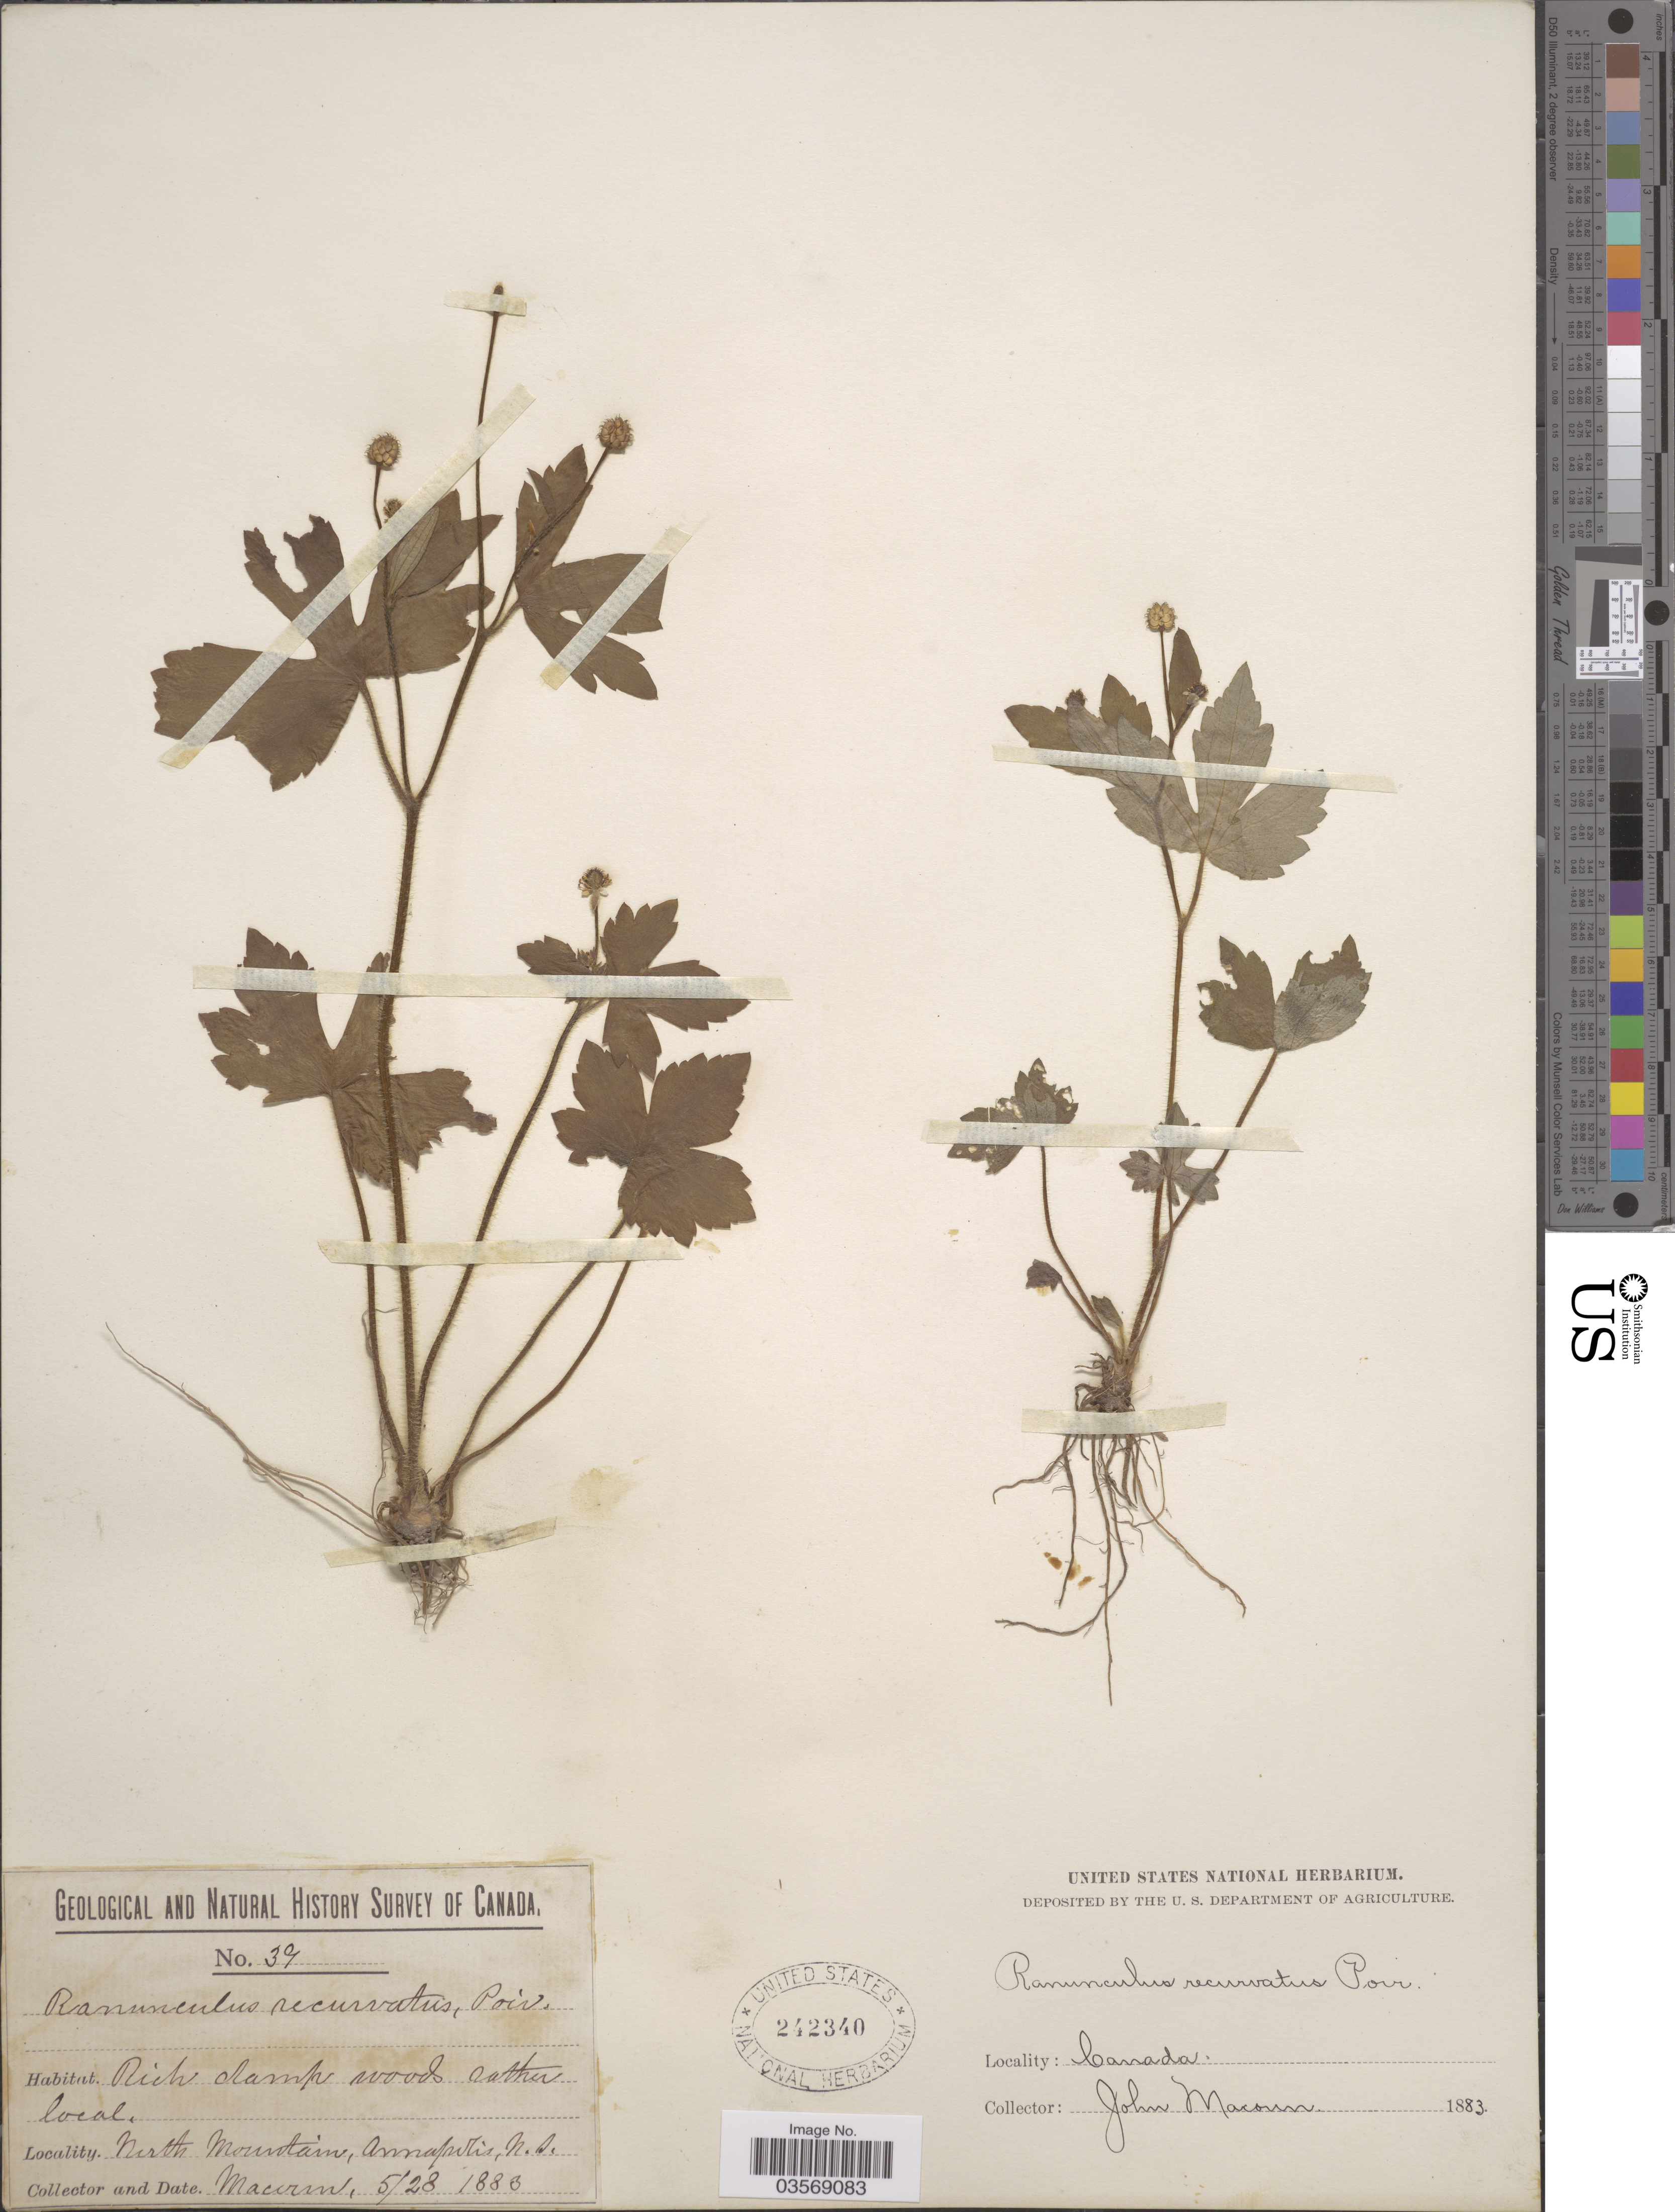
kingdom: Plantae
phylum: Tracheophyta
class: Magnoliopsida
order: Ranunculales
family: Ranunculaceae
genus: Ranunculus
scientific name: Ranunculus recurvatus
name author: Poir.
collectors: J. Macoun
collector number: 39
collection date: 1883-05-28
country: Canada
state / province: Nova Scotia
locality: North Mountain, Annapolis.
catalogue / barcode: US 242340